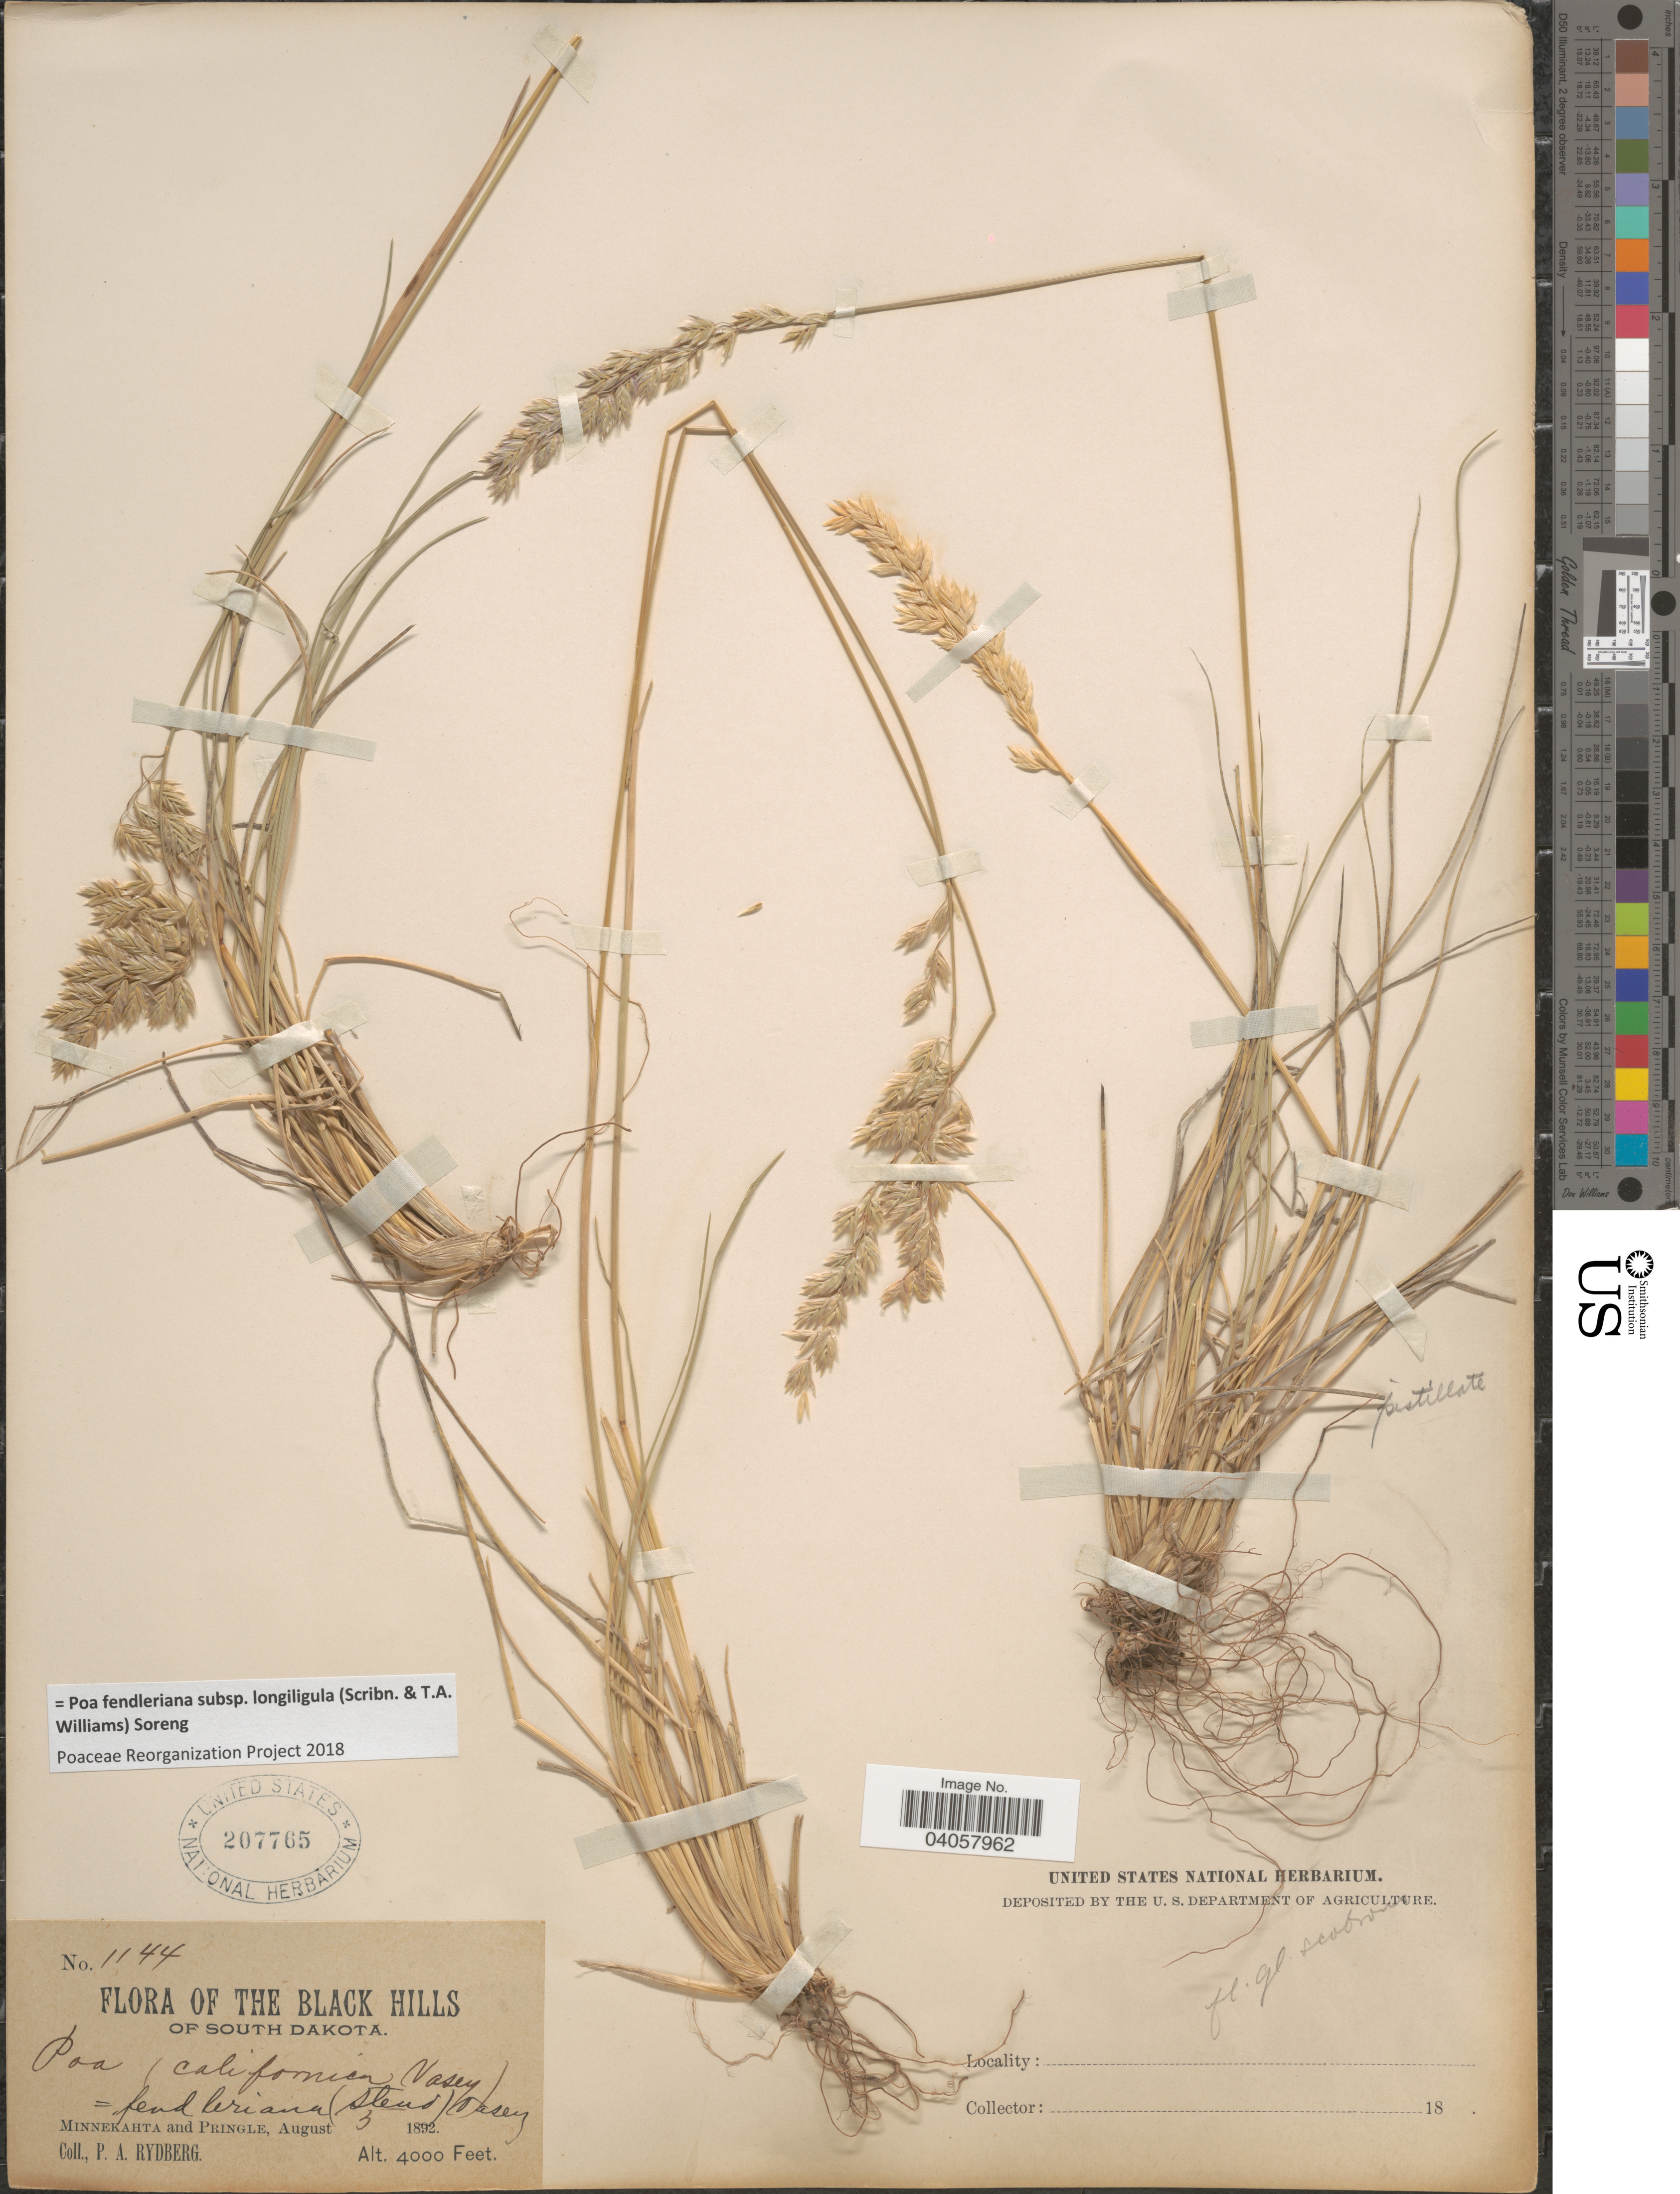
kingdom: Plantae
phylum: Tracheophyta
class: Liliopsida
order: Poales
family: Poaceae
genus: Poa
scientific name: Poa fendleriana subsp. longiligula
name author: (Scribn. & T.A. Williams) Soreng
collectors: P. A. Rydberg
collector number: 1144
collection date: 1892-08-03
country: United States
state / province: South Dakota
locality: The Black Hills of South Dakota. Minnekahta and Pringle.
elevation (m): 1219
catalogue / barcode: US 207765